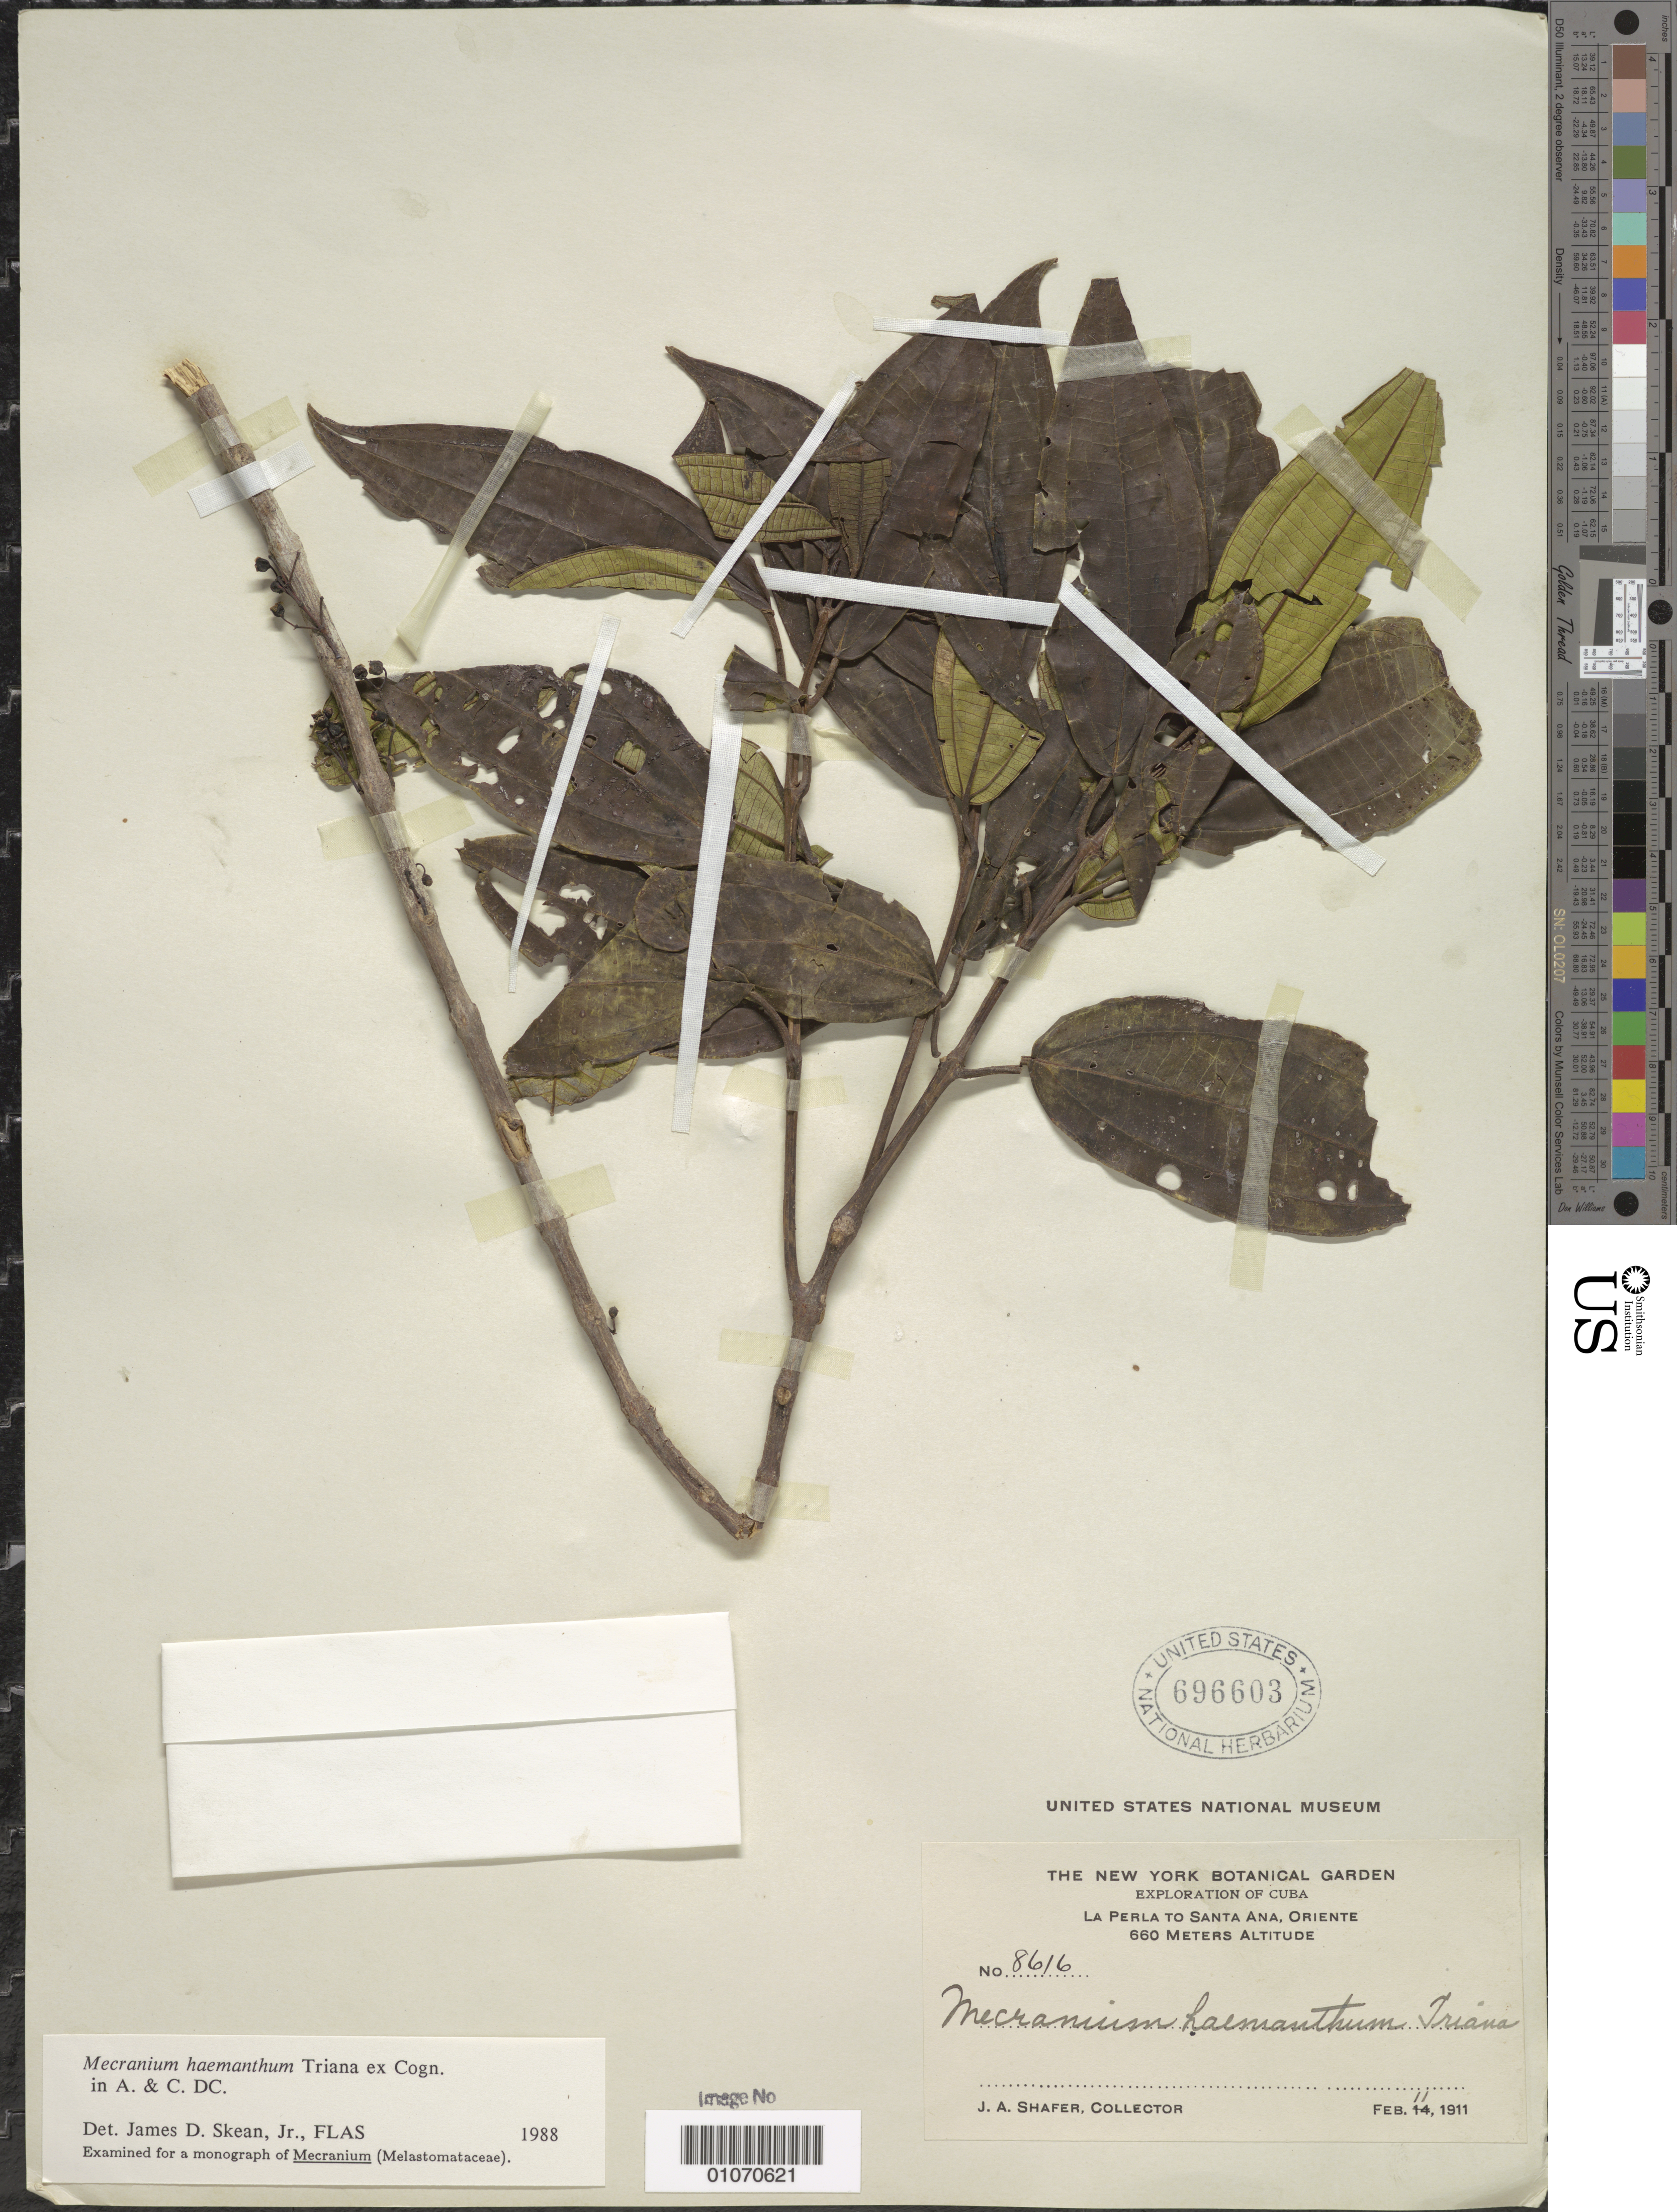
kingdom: Plantae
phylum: Tracheophyta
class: Magnoliopsida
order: Myrtales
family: Melastomataceae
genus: Mecranium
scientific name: Mecranium haemanthum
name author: Triana ex Cogn. in A. DC. & C. DC.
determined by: Skean, J. D., Jr.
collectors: J. A. Shafer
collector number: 8616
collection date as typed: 11 Feb 1911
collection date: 1911-02-11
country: Cuba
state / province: Oriente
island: Cuba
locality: La Perla to Santa Ana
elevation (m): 660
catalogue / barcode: US 696603